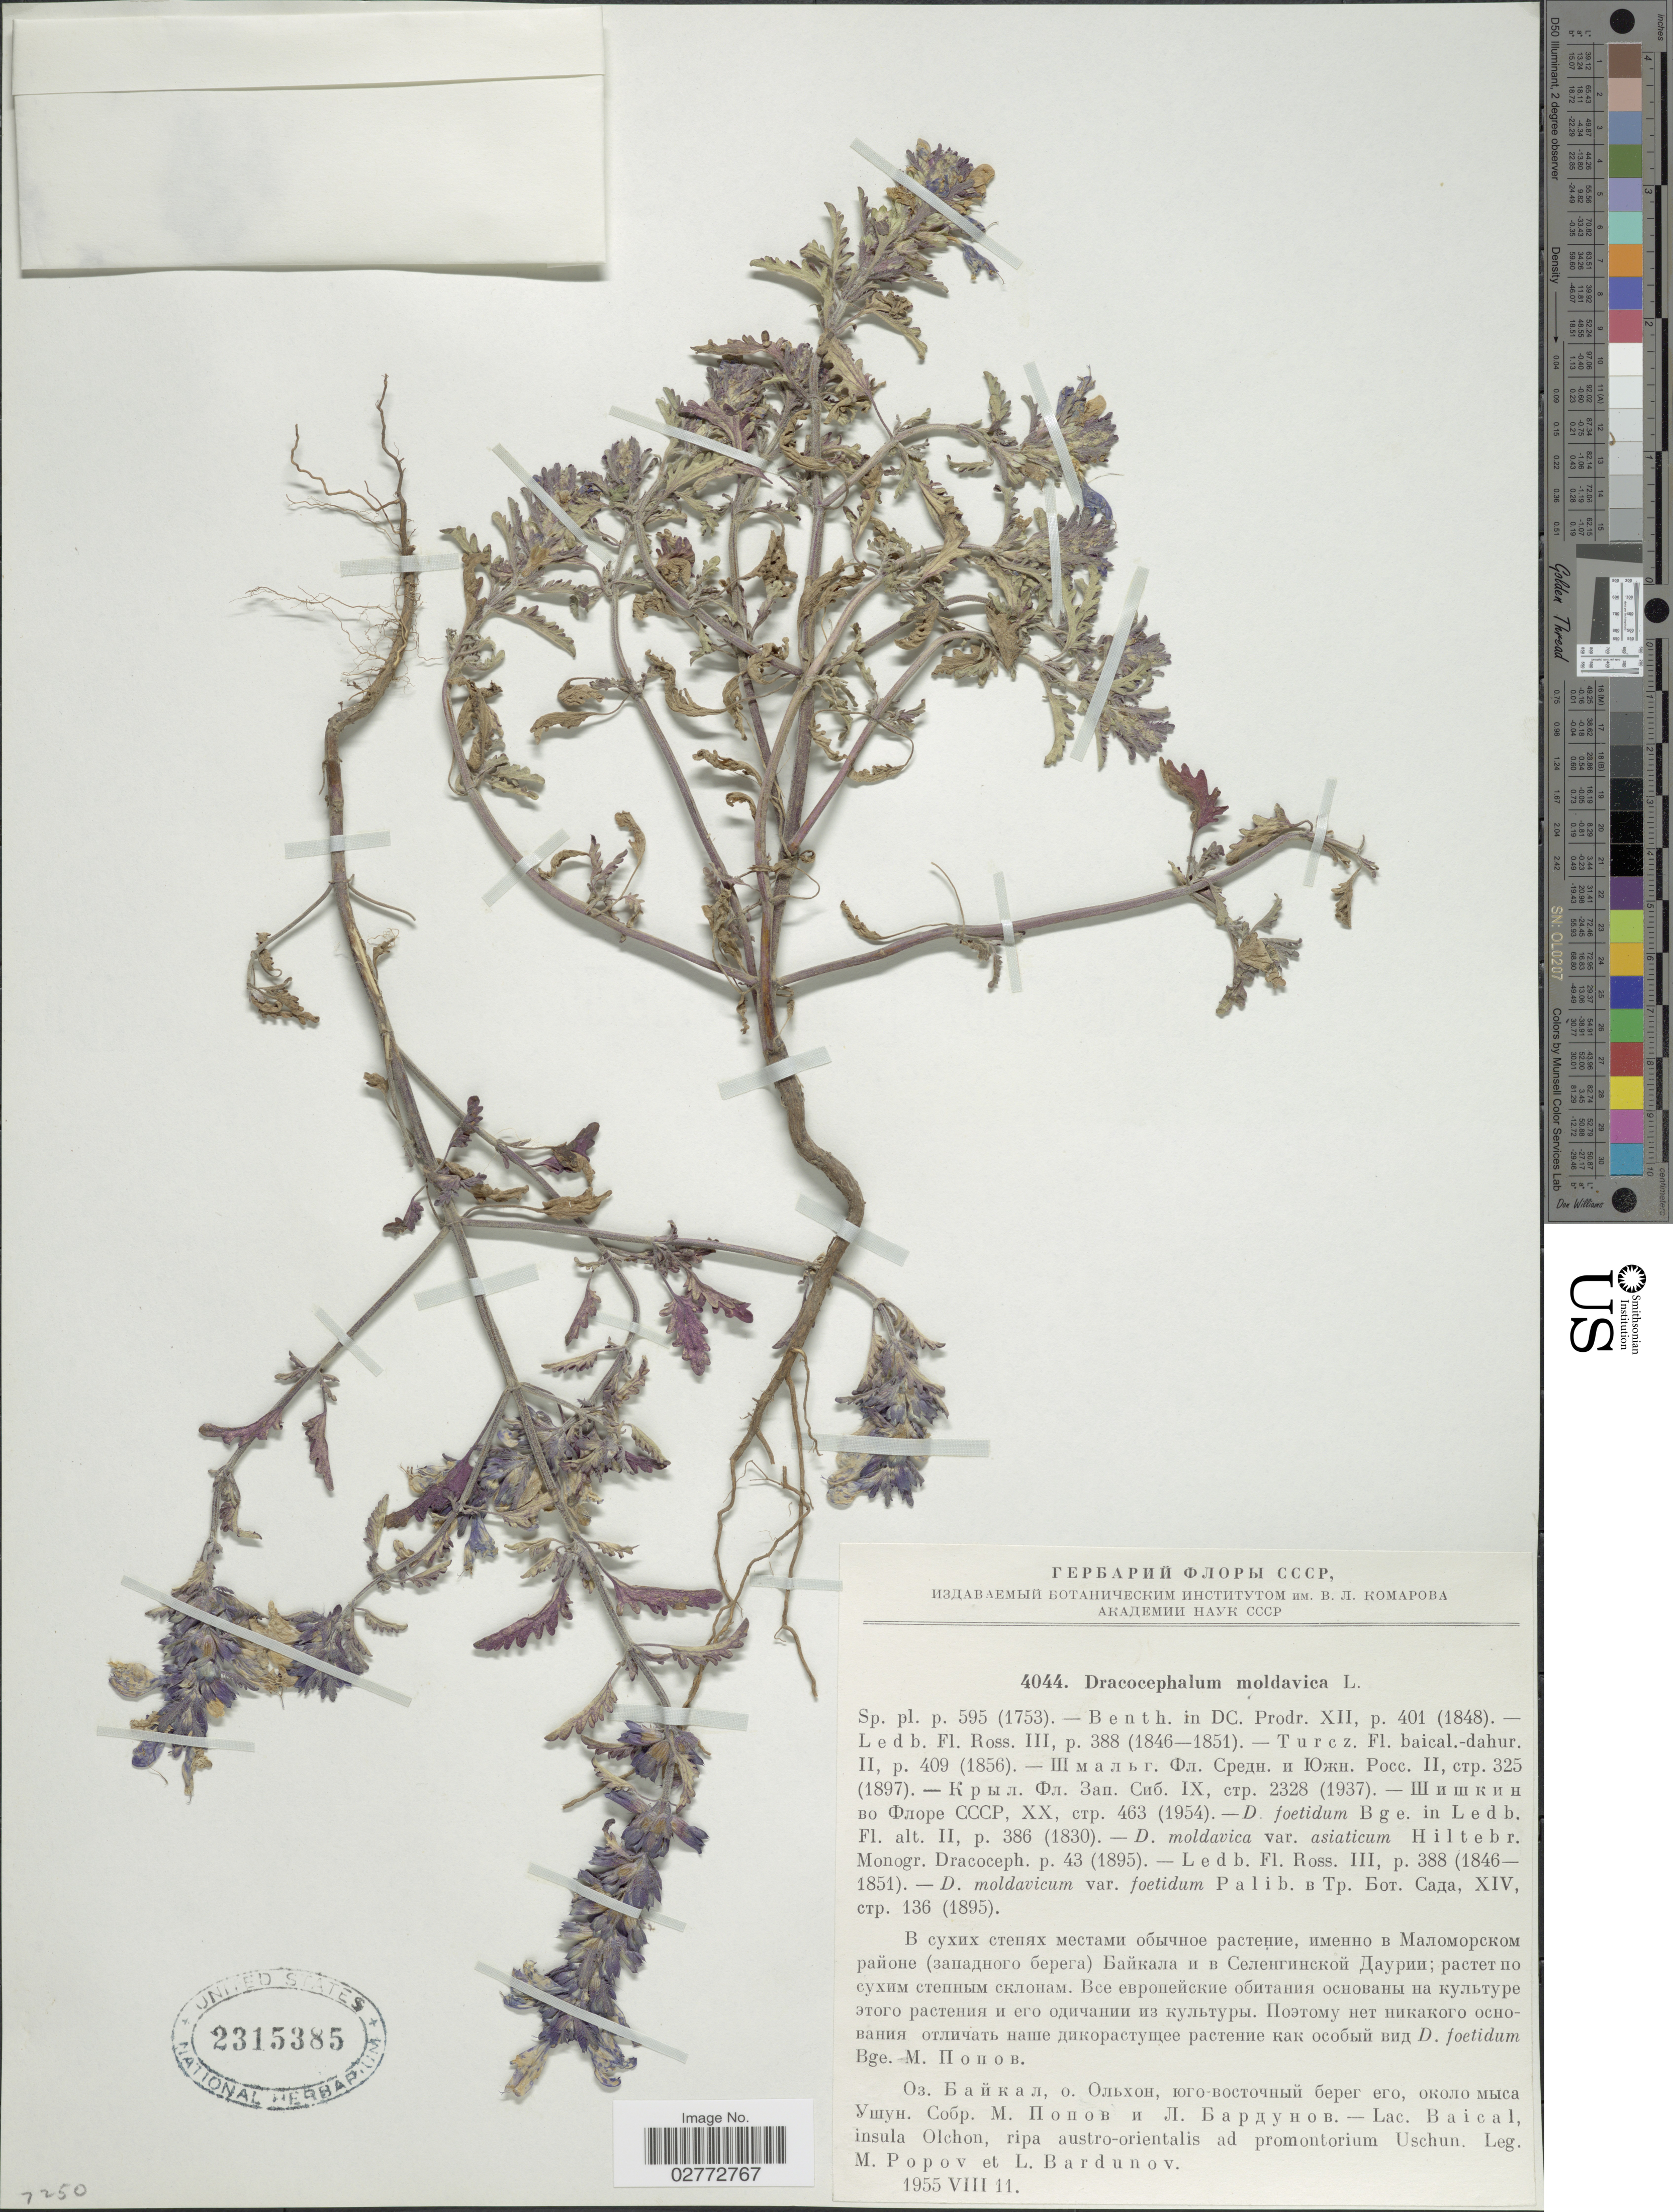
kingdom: Plantae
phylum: Tracheophyta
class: Magnoliopsida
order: Lamiales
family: Lamiaceae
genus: Dracocephalum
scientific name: Dracocephalum moldavica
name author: L.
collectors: M. Popov & L. Bardunov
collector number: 4044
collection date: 1955-08-11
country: Russian Federation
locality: Lac. Baical, insula Olchon, ripa austro-orientalis ad promontorium Uschun.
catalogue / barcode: US 2315385